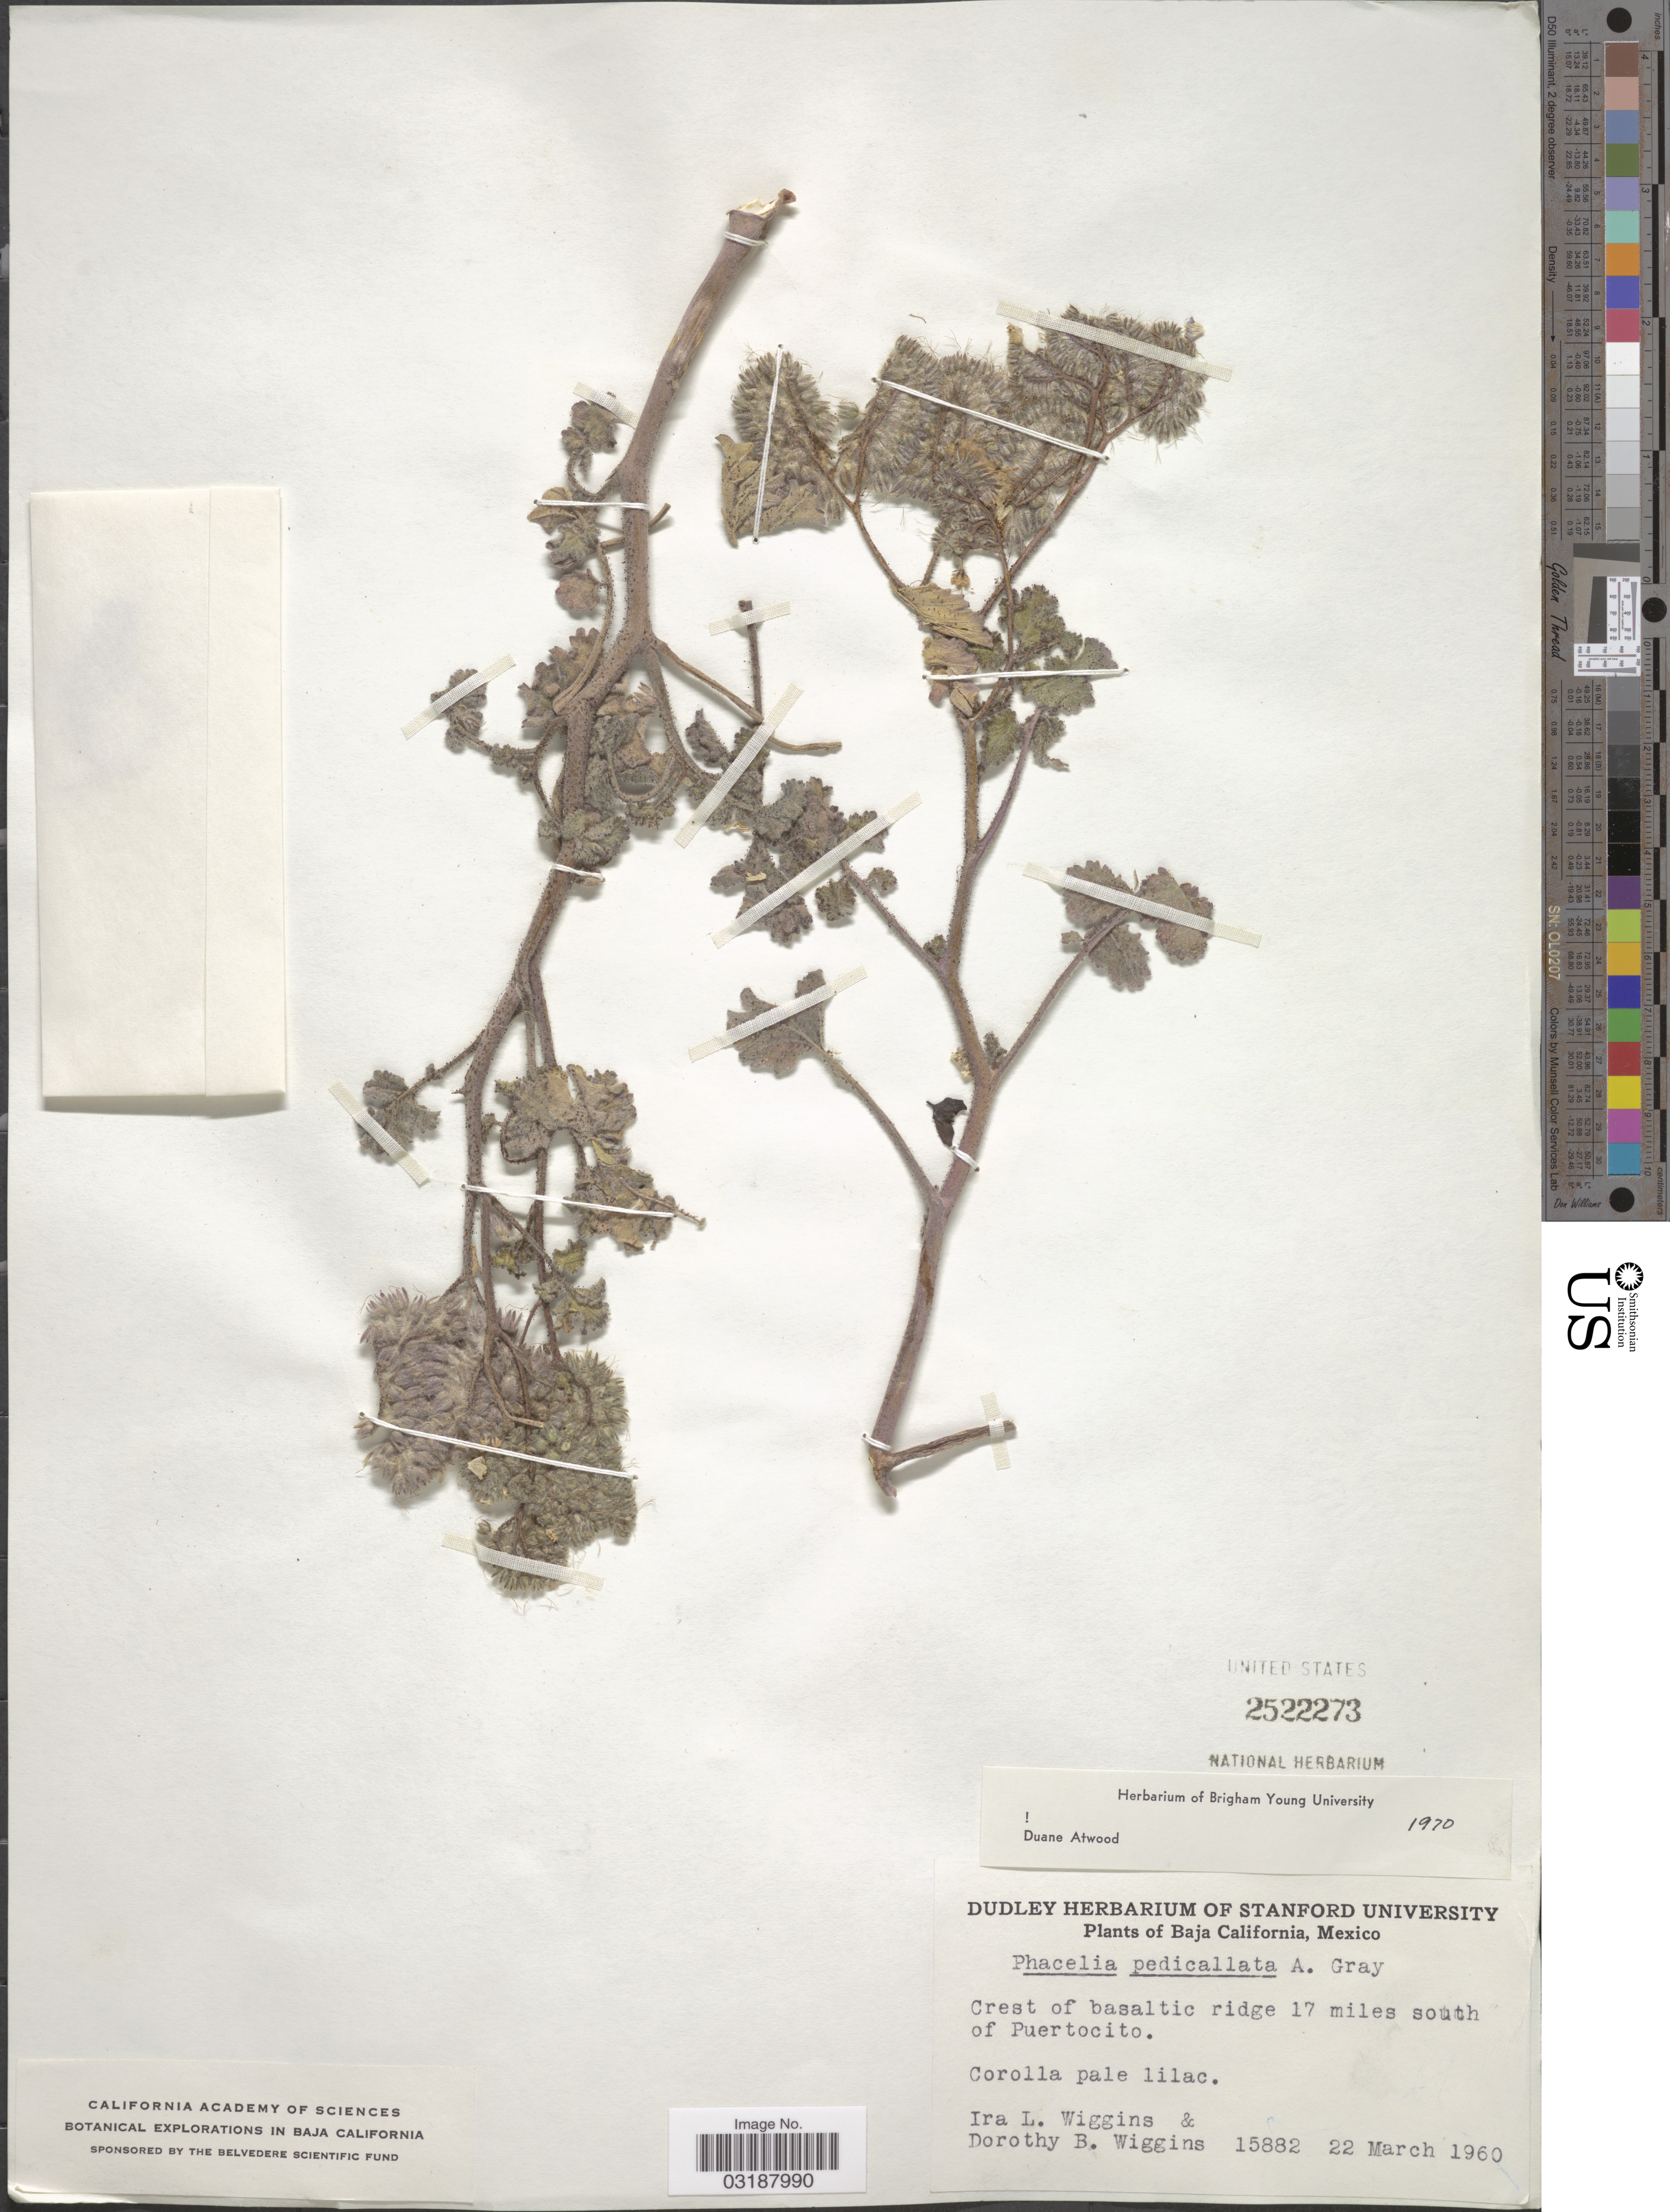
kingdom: Plantae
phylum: Tracheophyta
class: Magnoliopsida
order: Boraginales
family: Hydrophyllaceae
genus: Phacelia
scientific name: Phacelia pedicellata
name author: A. Gray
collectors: I. L. Wiggins & D. B. Wiggins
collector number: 15882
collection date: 1960-03-22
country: Mexico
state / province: Baja California Norte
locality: Crest of basaltic ridge 17 miles south of Puertocito.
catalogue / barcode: US 2522273